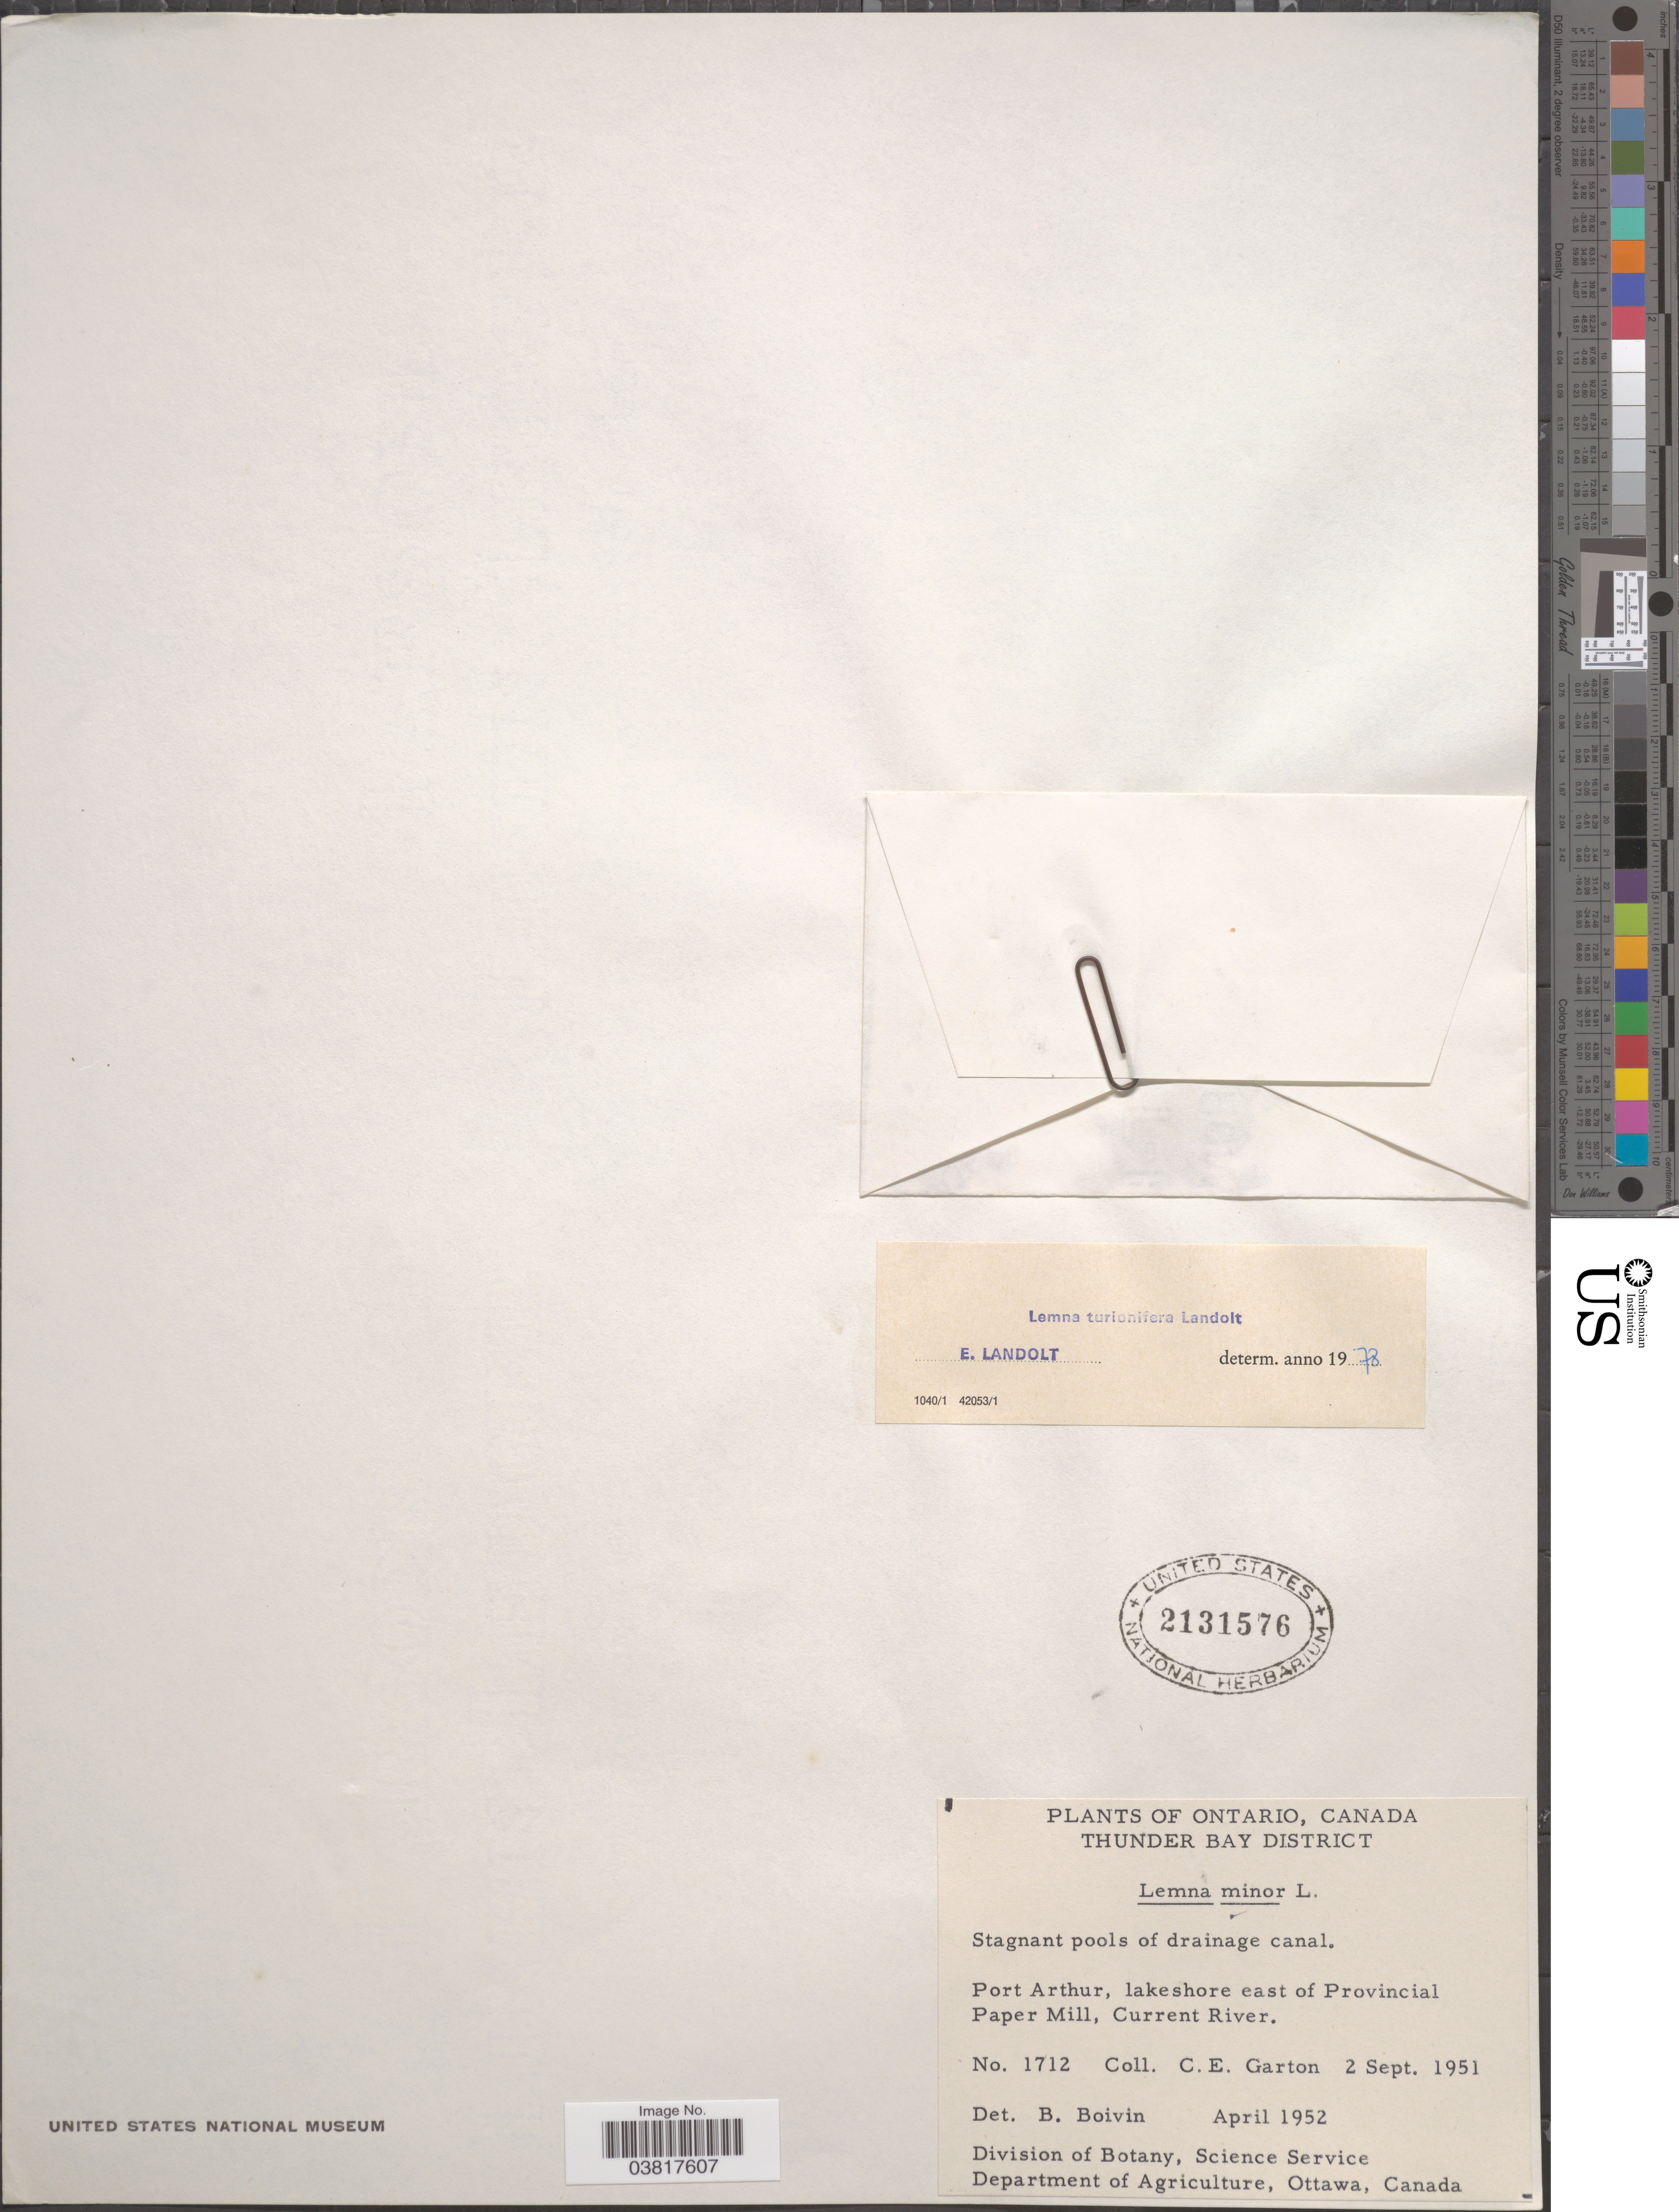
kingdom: Plantae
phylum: Tracheophyta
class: Liliopsida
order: Alismatales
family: Araceae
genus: Lemna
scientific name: Lemna turionifera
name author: Landolt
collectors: C. E. Garton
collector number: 1712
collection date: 1951-09-02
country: Canada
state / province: Ontario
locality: Thunder Bay District. Port Arthur, lakeshore east of Provincial Paper Mill, Current River.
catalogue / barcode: US 2131576